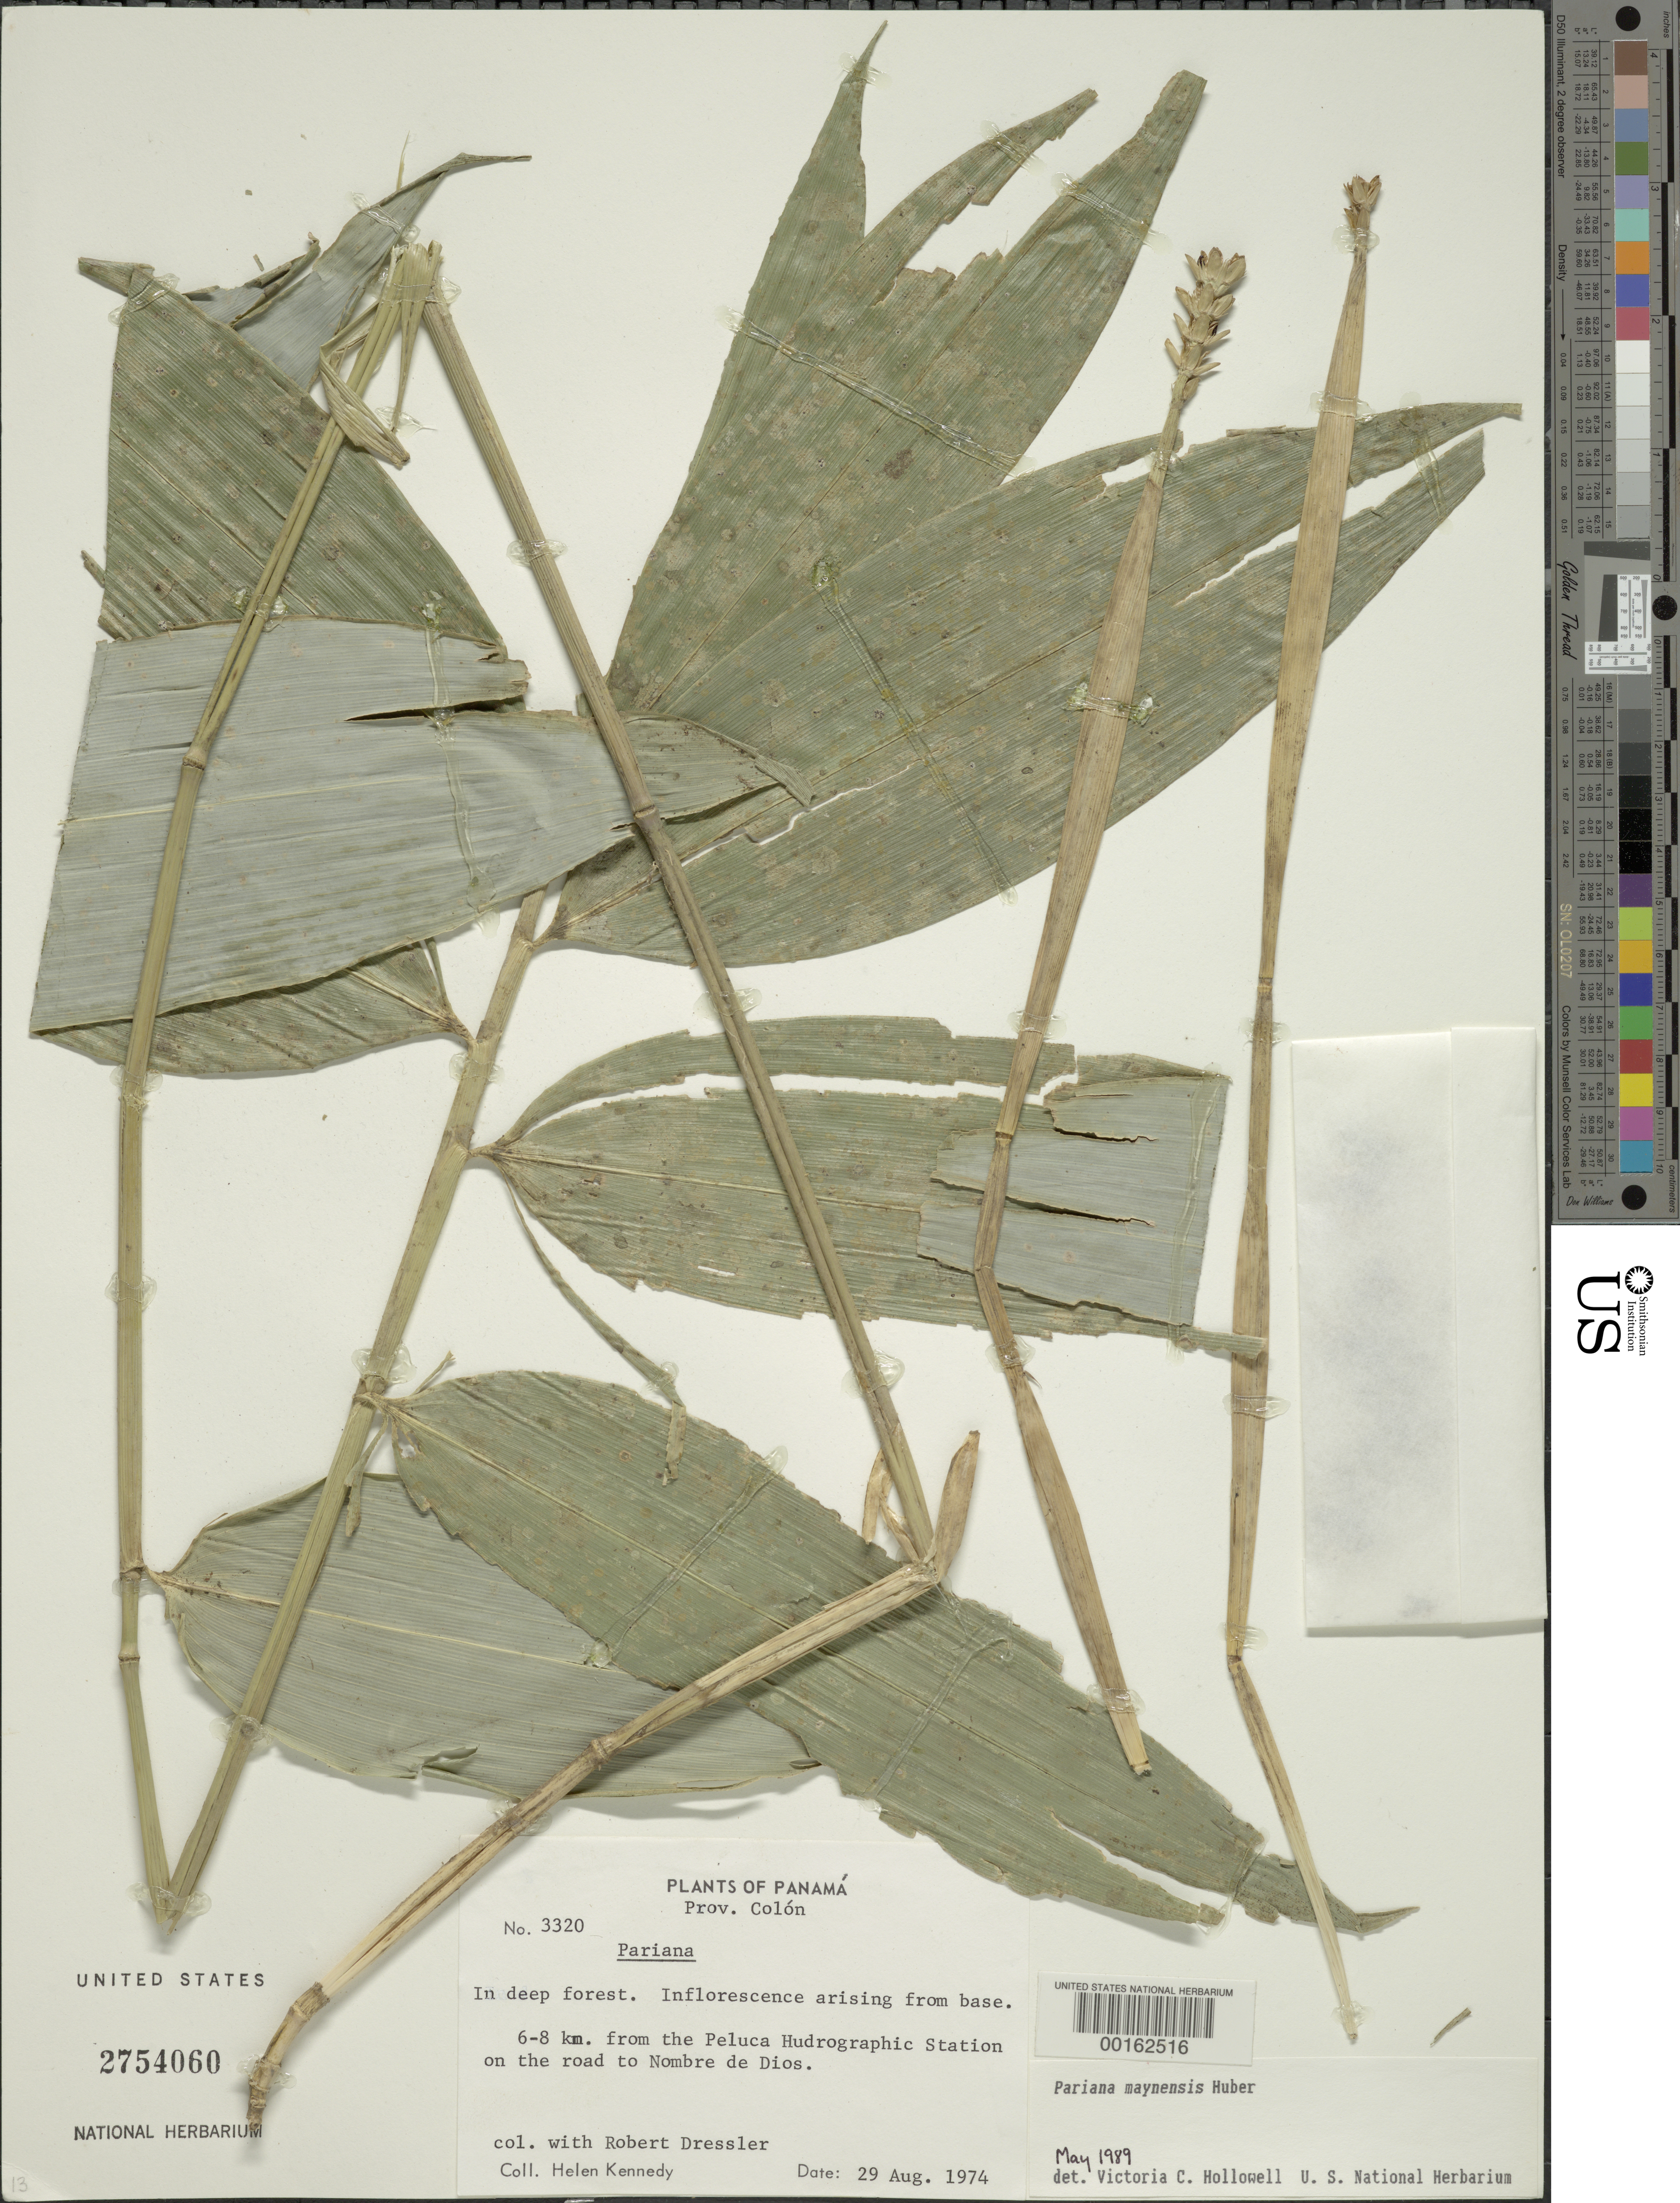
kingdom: Plantae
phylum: Tracheophyta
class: Liliopsida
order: Poales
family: Poaceae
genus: Pariana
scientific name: Pariana maynensis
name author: Huber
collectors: H. Kennedy & R. Dressler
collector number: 3320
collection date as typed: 29 Aug 1974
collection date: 1974-08-29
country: Panama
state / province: Colón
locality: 6-8 km from the Peluca Hydrographic Station on the road to Nombre de Dios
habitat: In deep forest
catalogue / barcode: US 2754060